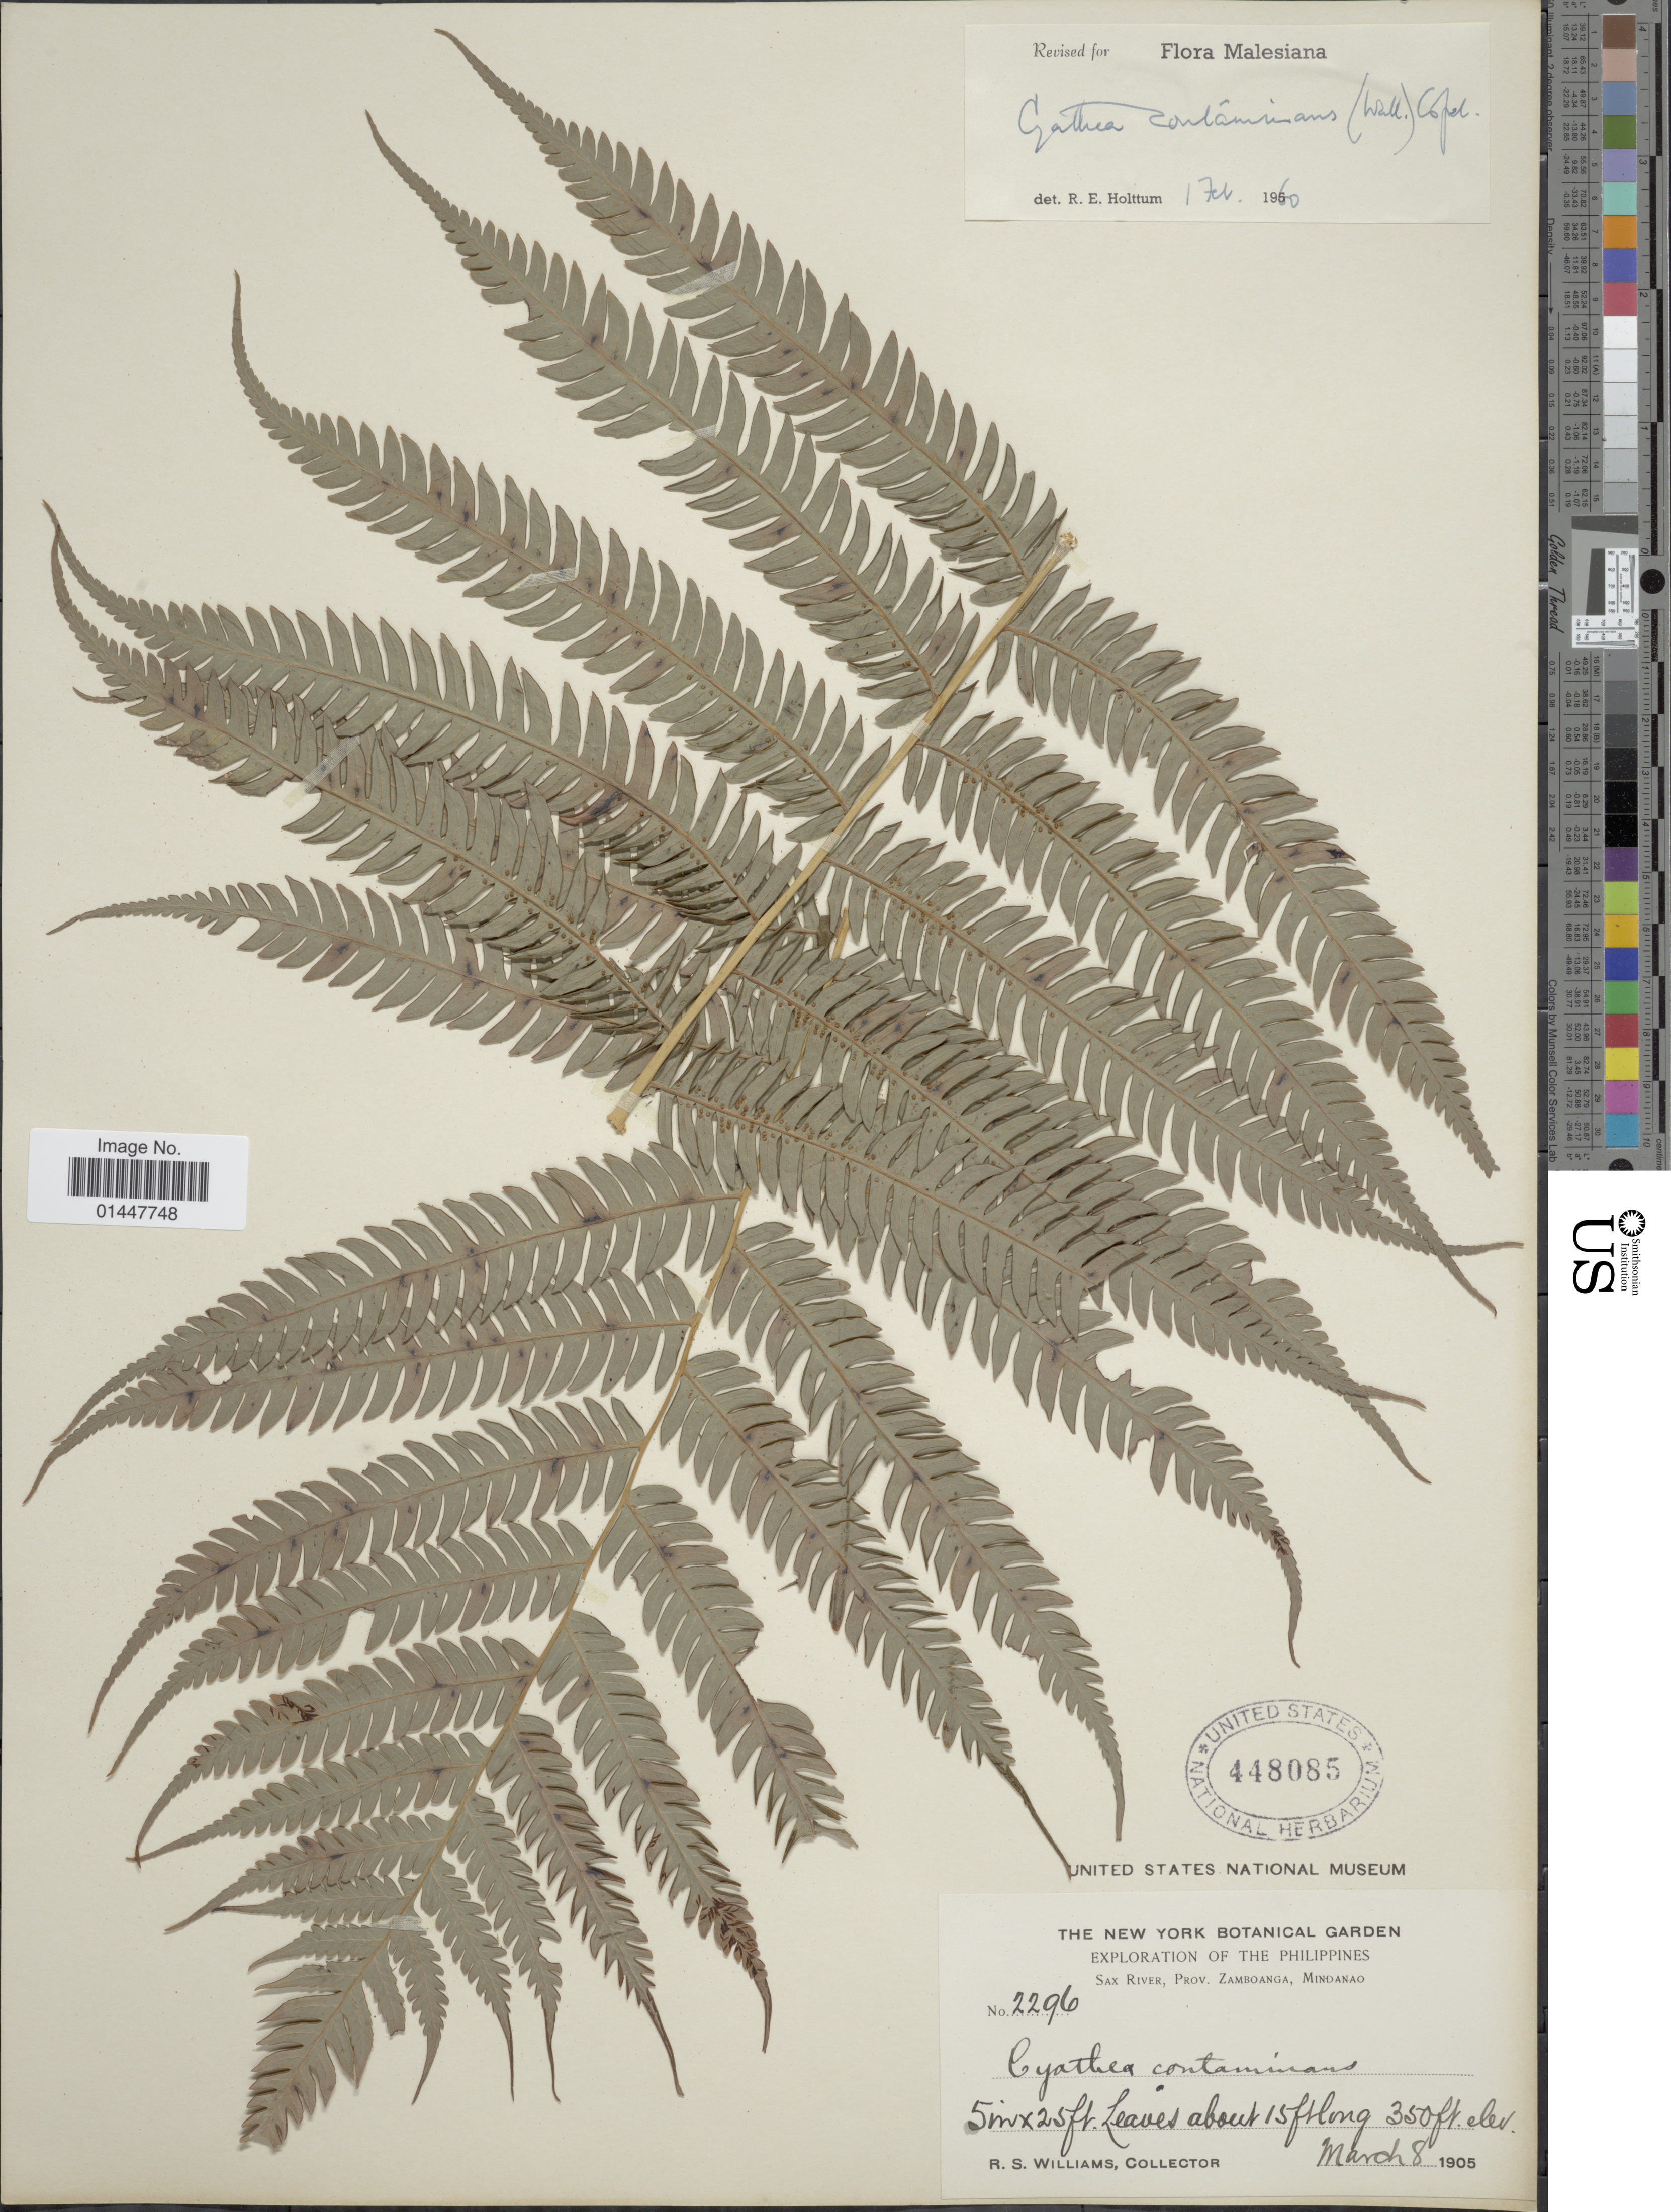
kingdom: Plantae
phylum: Tracheophyta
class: Polypodiopsida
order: Cyatheales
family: Cyatheaceae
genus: Sphaeropteris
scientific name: Sphaeropteris glauca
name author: (Blume) R.M. Tryon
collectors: R. S. Williams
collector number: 2296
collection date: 1905-03-08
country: Philippines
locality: Sax River, Prov. Zamboanga, Mindanao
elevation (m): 107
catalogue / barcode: US 448085